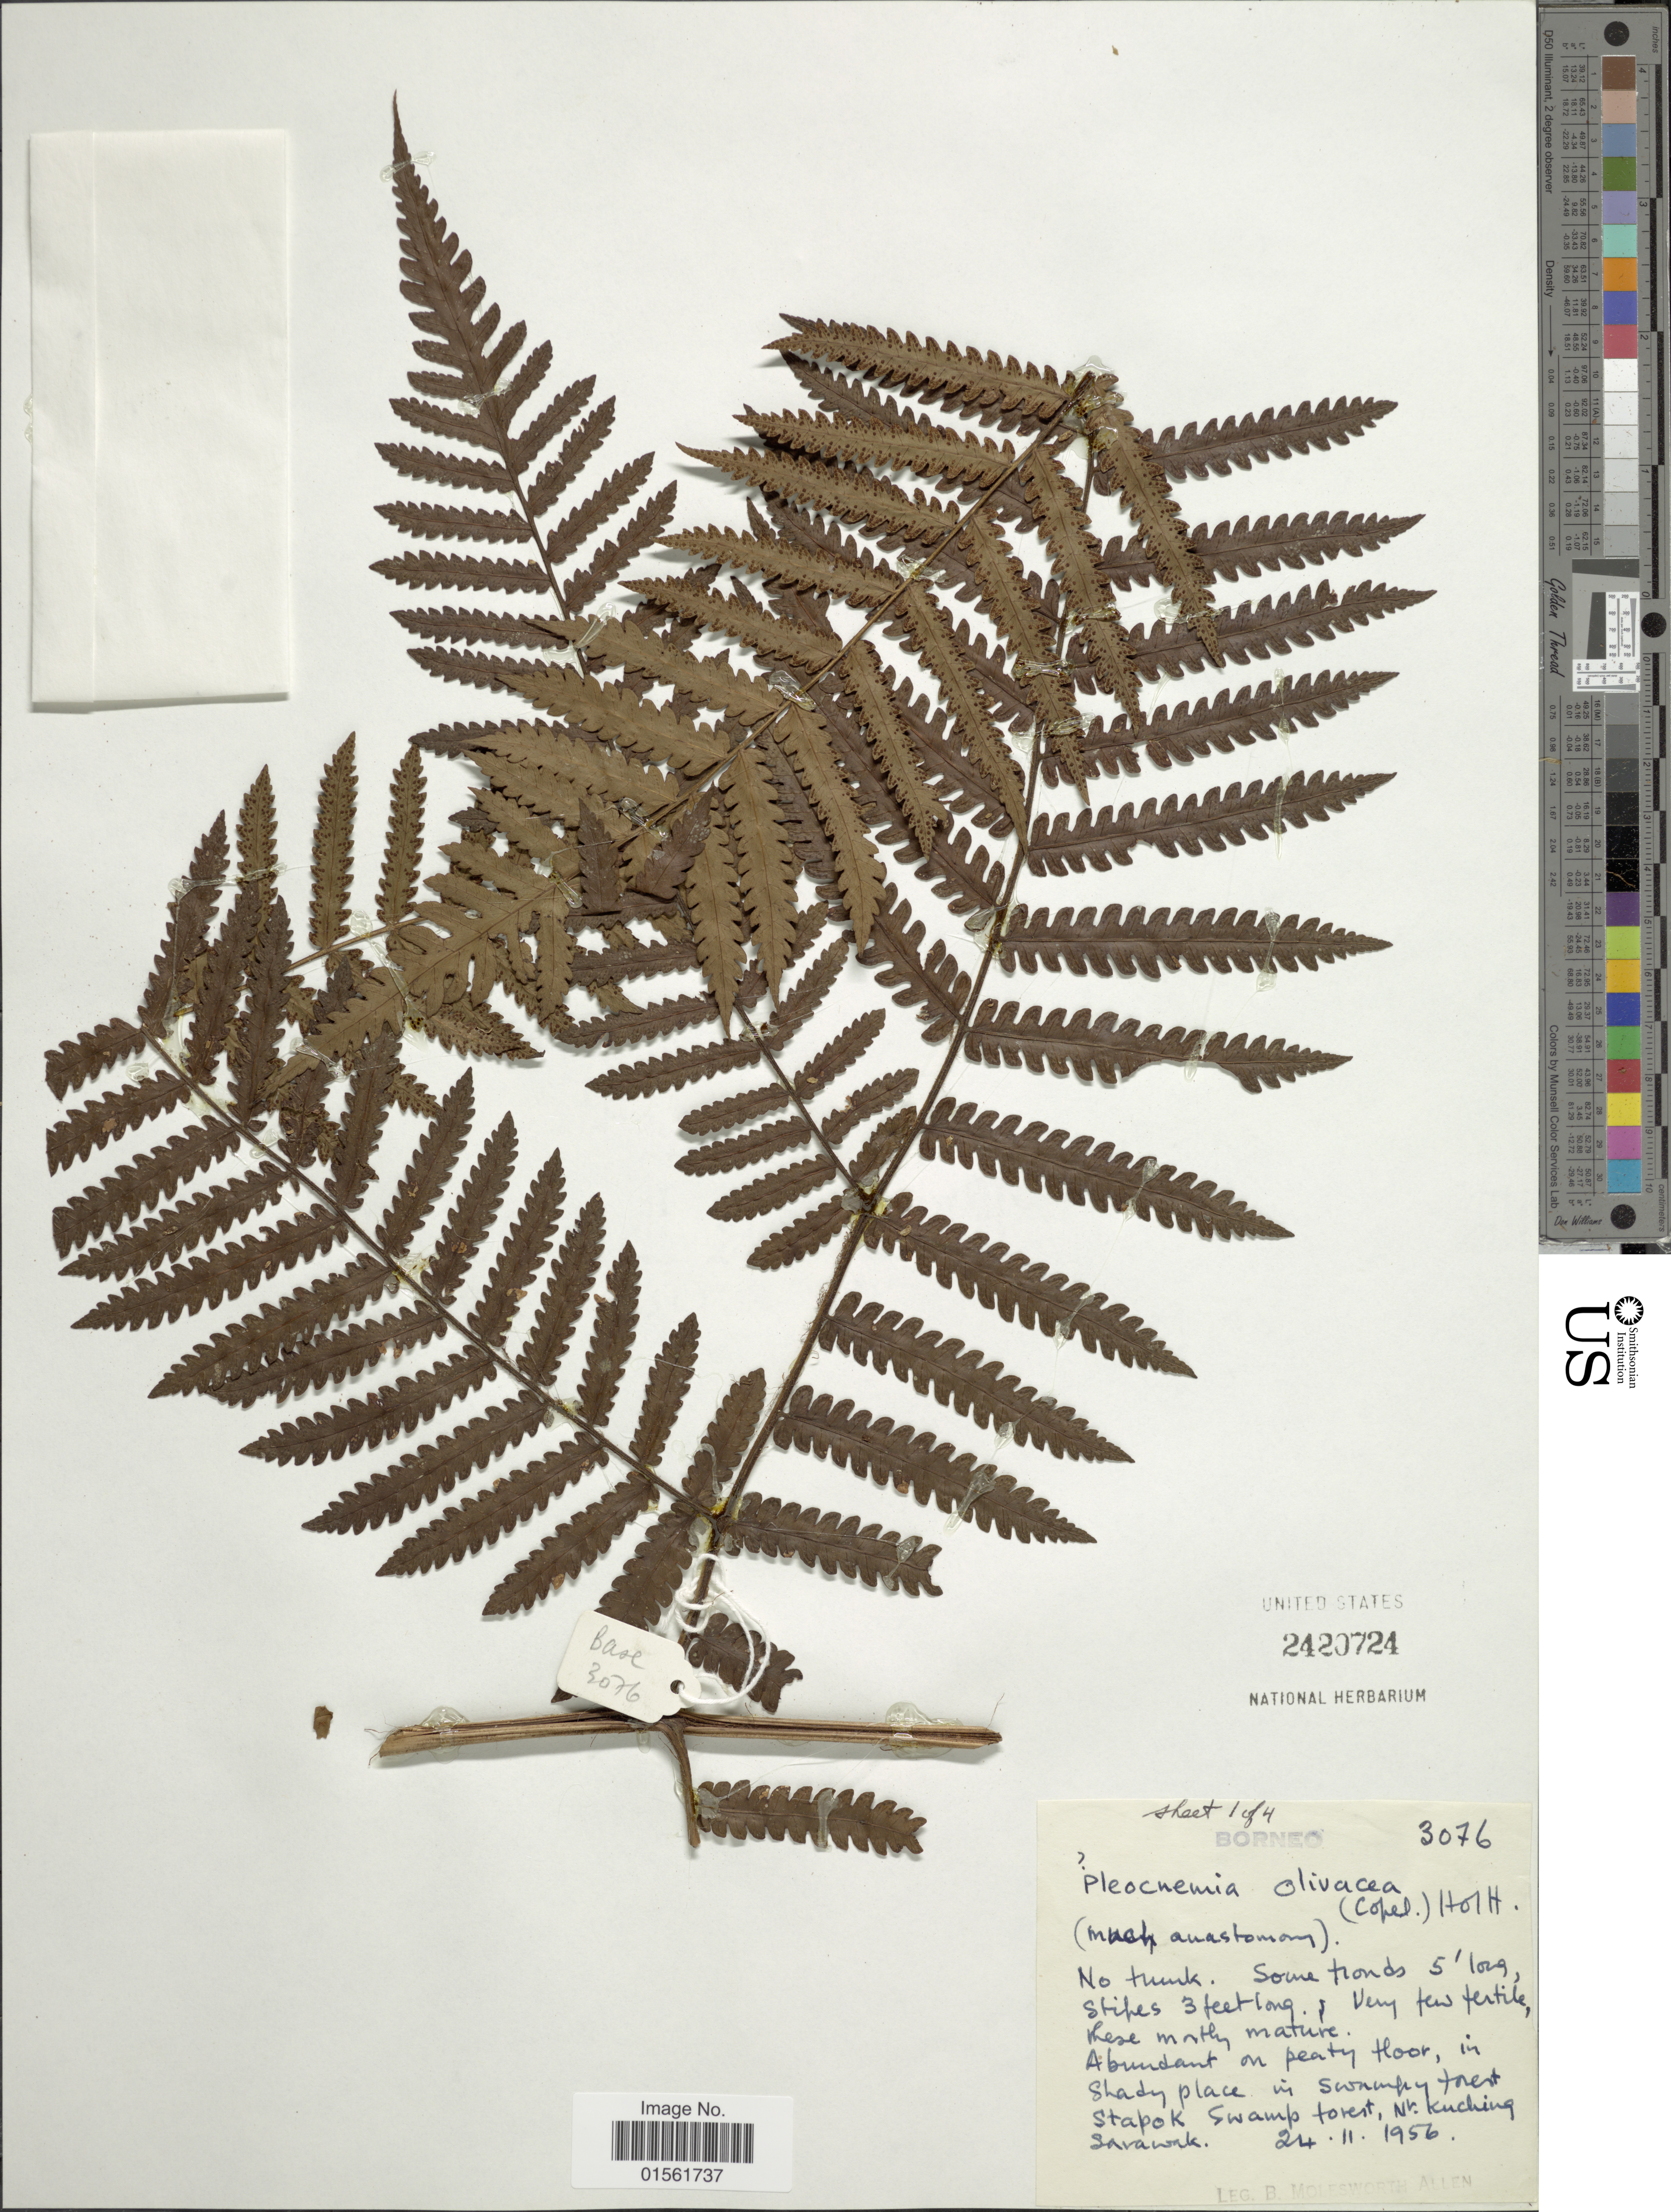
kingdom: Plantae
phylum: Tracheophyta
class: Polypodiopsida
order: Polypodiales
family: Dryopteridaceae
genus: Pleocnemia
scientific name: Pleocnemia olivacea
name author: (Copel.) Holttum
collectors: B. E. G. Molesworth-Allen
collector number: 3076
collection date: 1956-11-24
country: Malaysia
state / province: Sarawak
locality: Shady place in swampy forest. Stapok swamp forest, Nr. Kuching [near Kuching].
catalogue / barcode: US 2420724